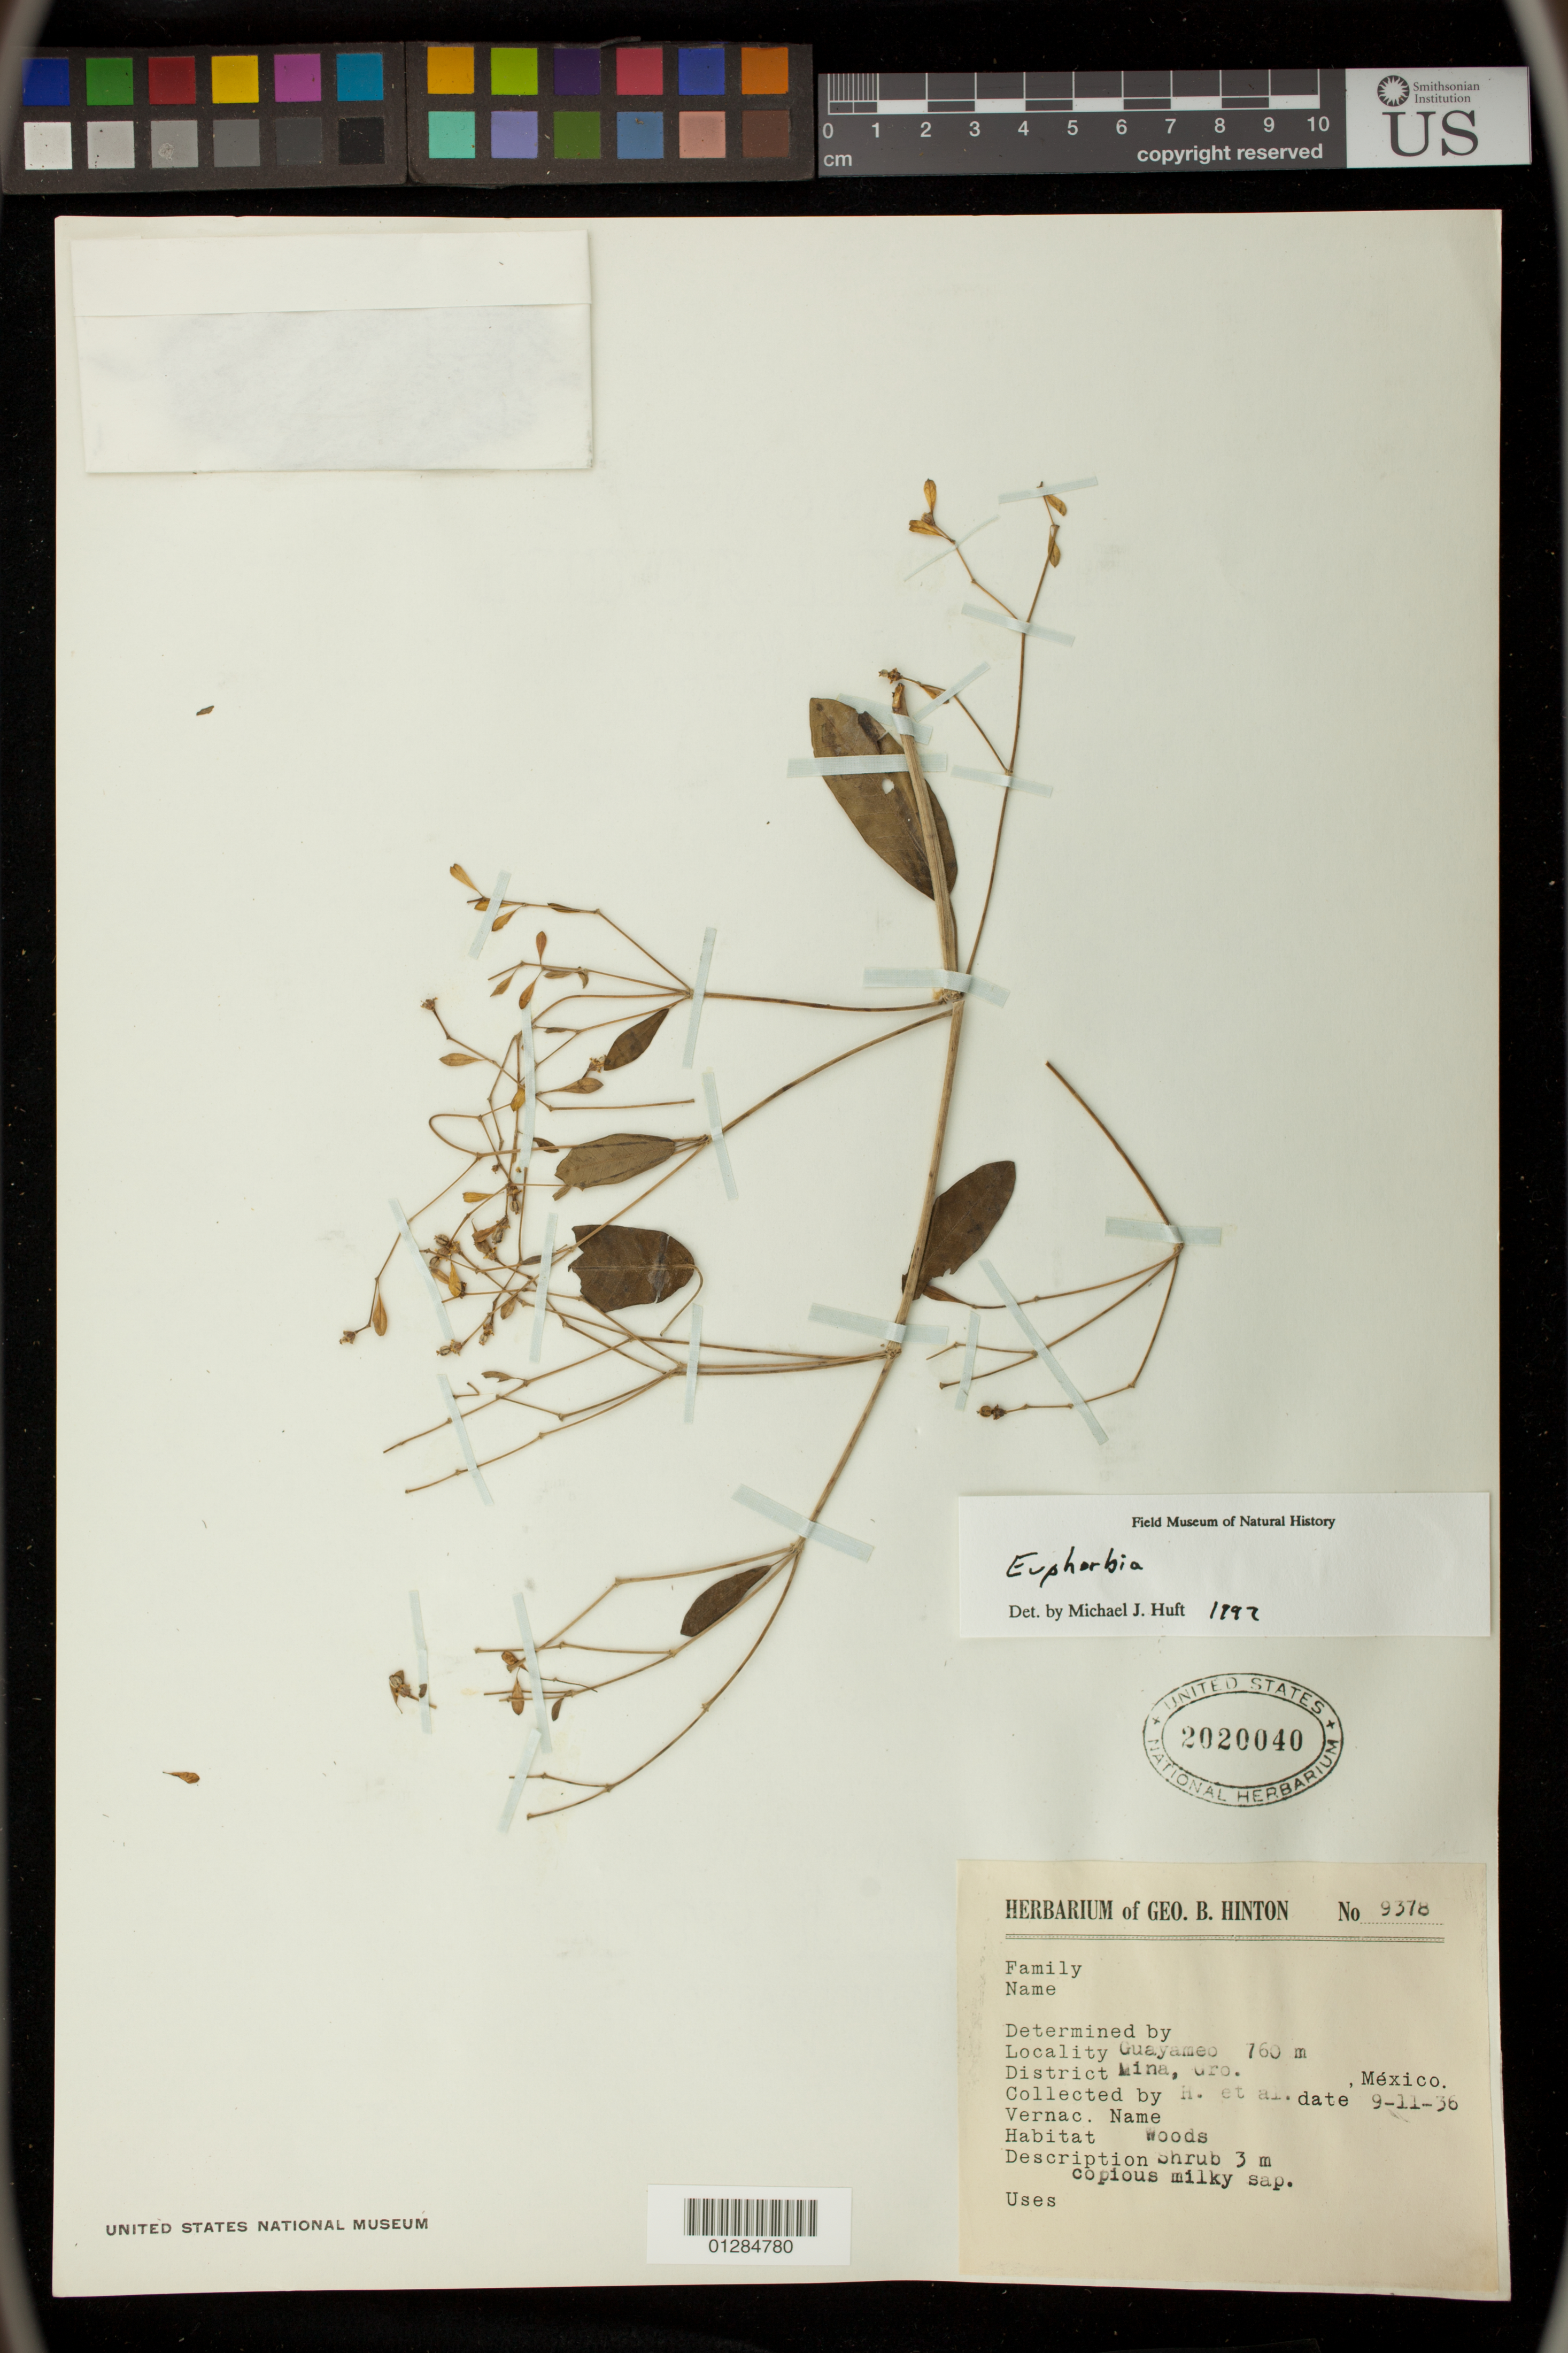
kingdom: Plantae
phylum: Tracheophyta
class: Magnoliopsida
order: Malpighiales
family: Euphorbiaceae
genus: Euphorbia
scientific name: Euphorbia sp.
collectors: G. B. Hinton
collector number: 9378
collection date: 1936-09-11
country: Mexico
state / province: Guerrero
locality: Guayameo, Mina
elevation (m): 760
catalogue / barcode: US 2020040